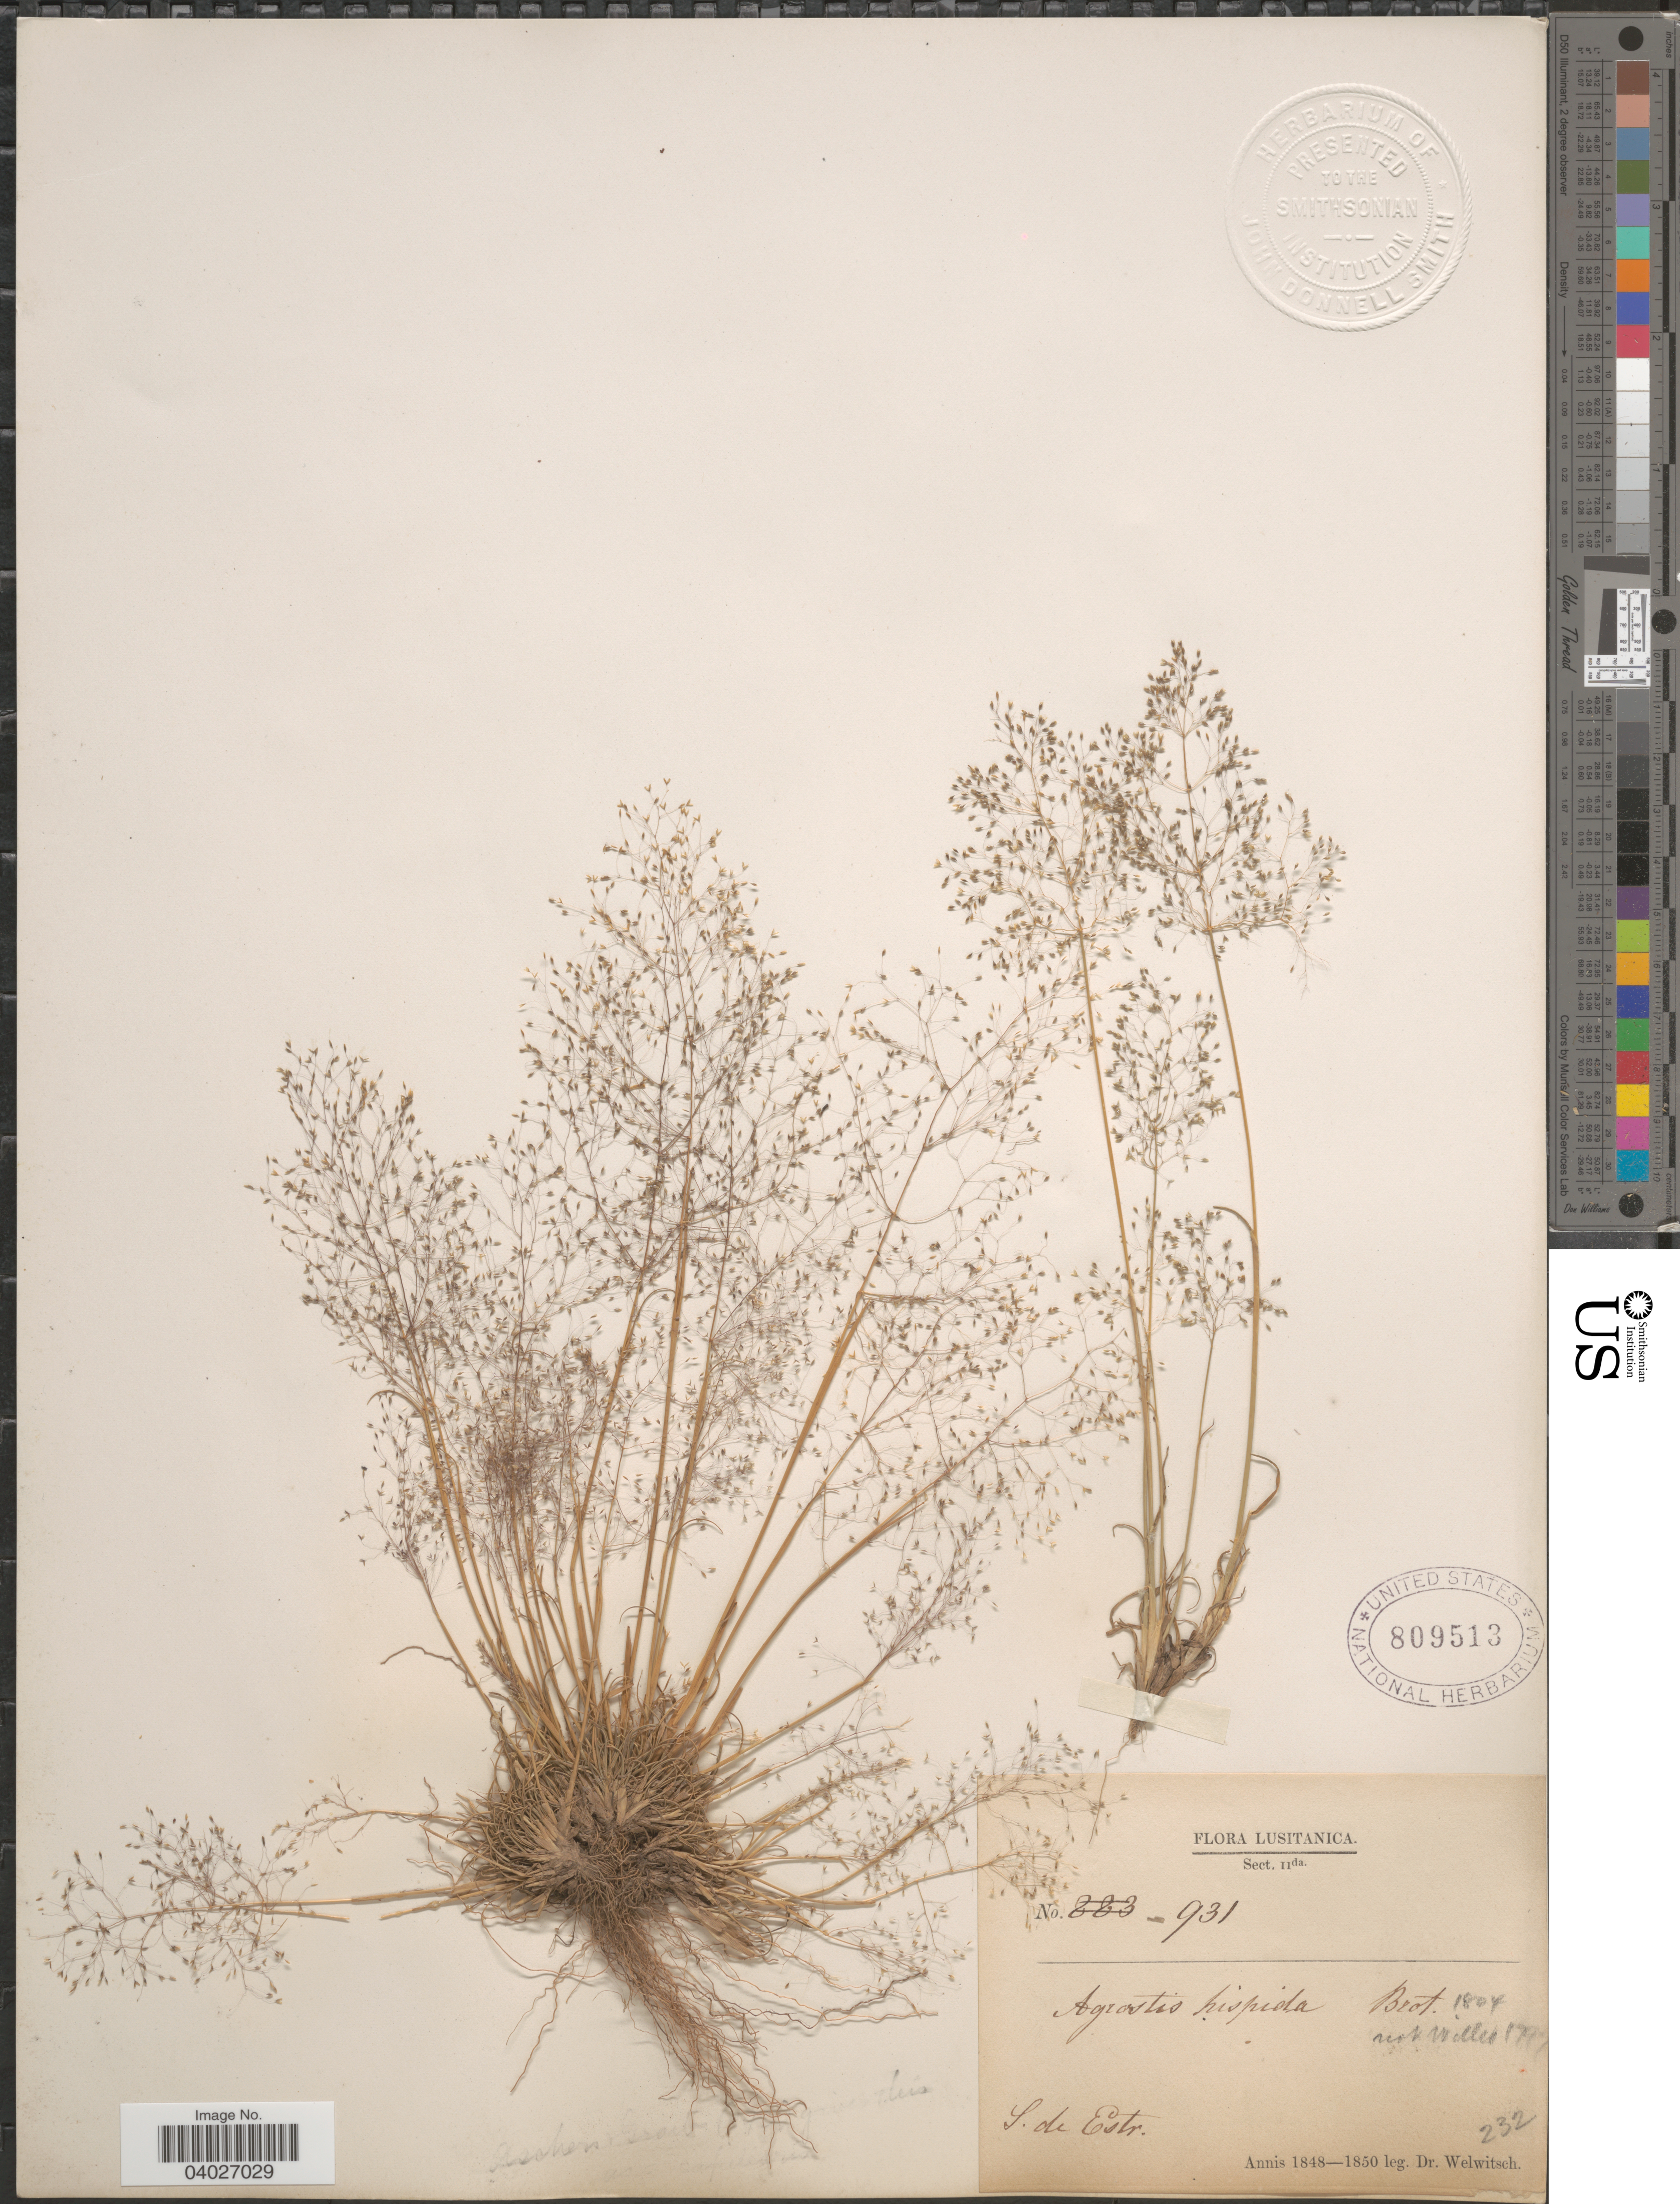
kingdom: Plantae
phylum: Tracheophyta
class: Liliopsida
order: Poales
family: Poaceae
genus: Agrostula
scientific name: Agrostula truncatula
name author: (Parl.) P.M. Peterson et al.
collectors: -. Welwitsch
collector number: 931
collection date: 1848/1850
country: Portugal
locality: Lusitanica. S. de Estr.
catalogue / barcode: US 809513